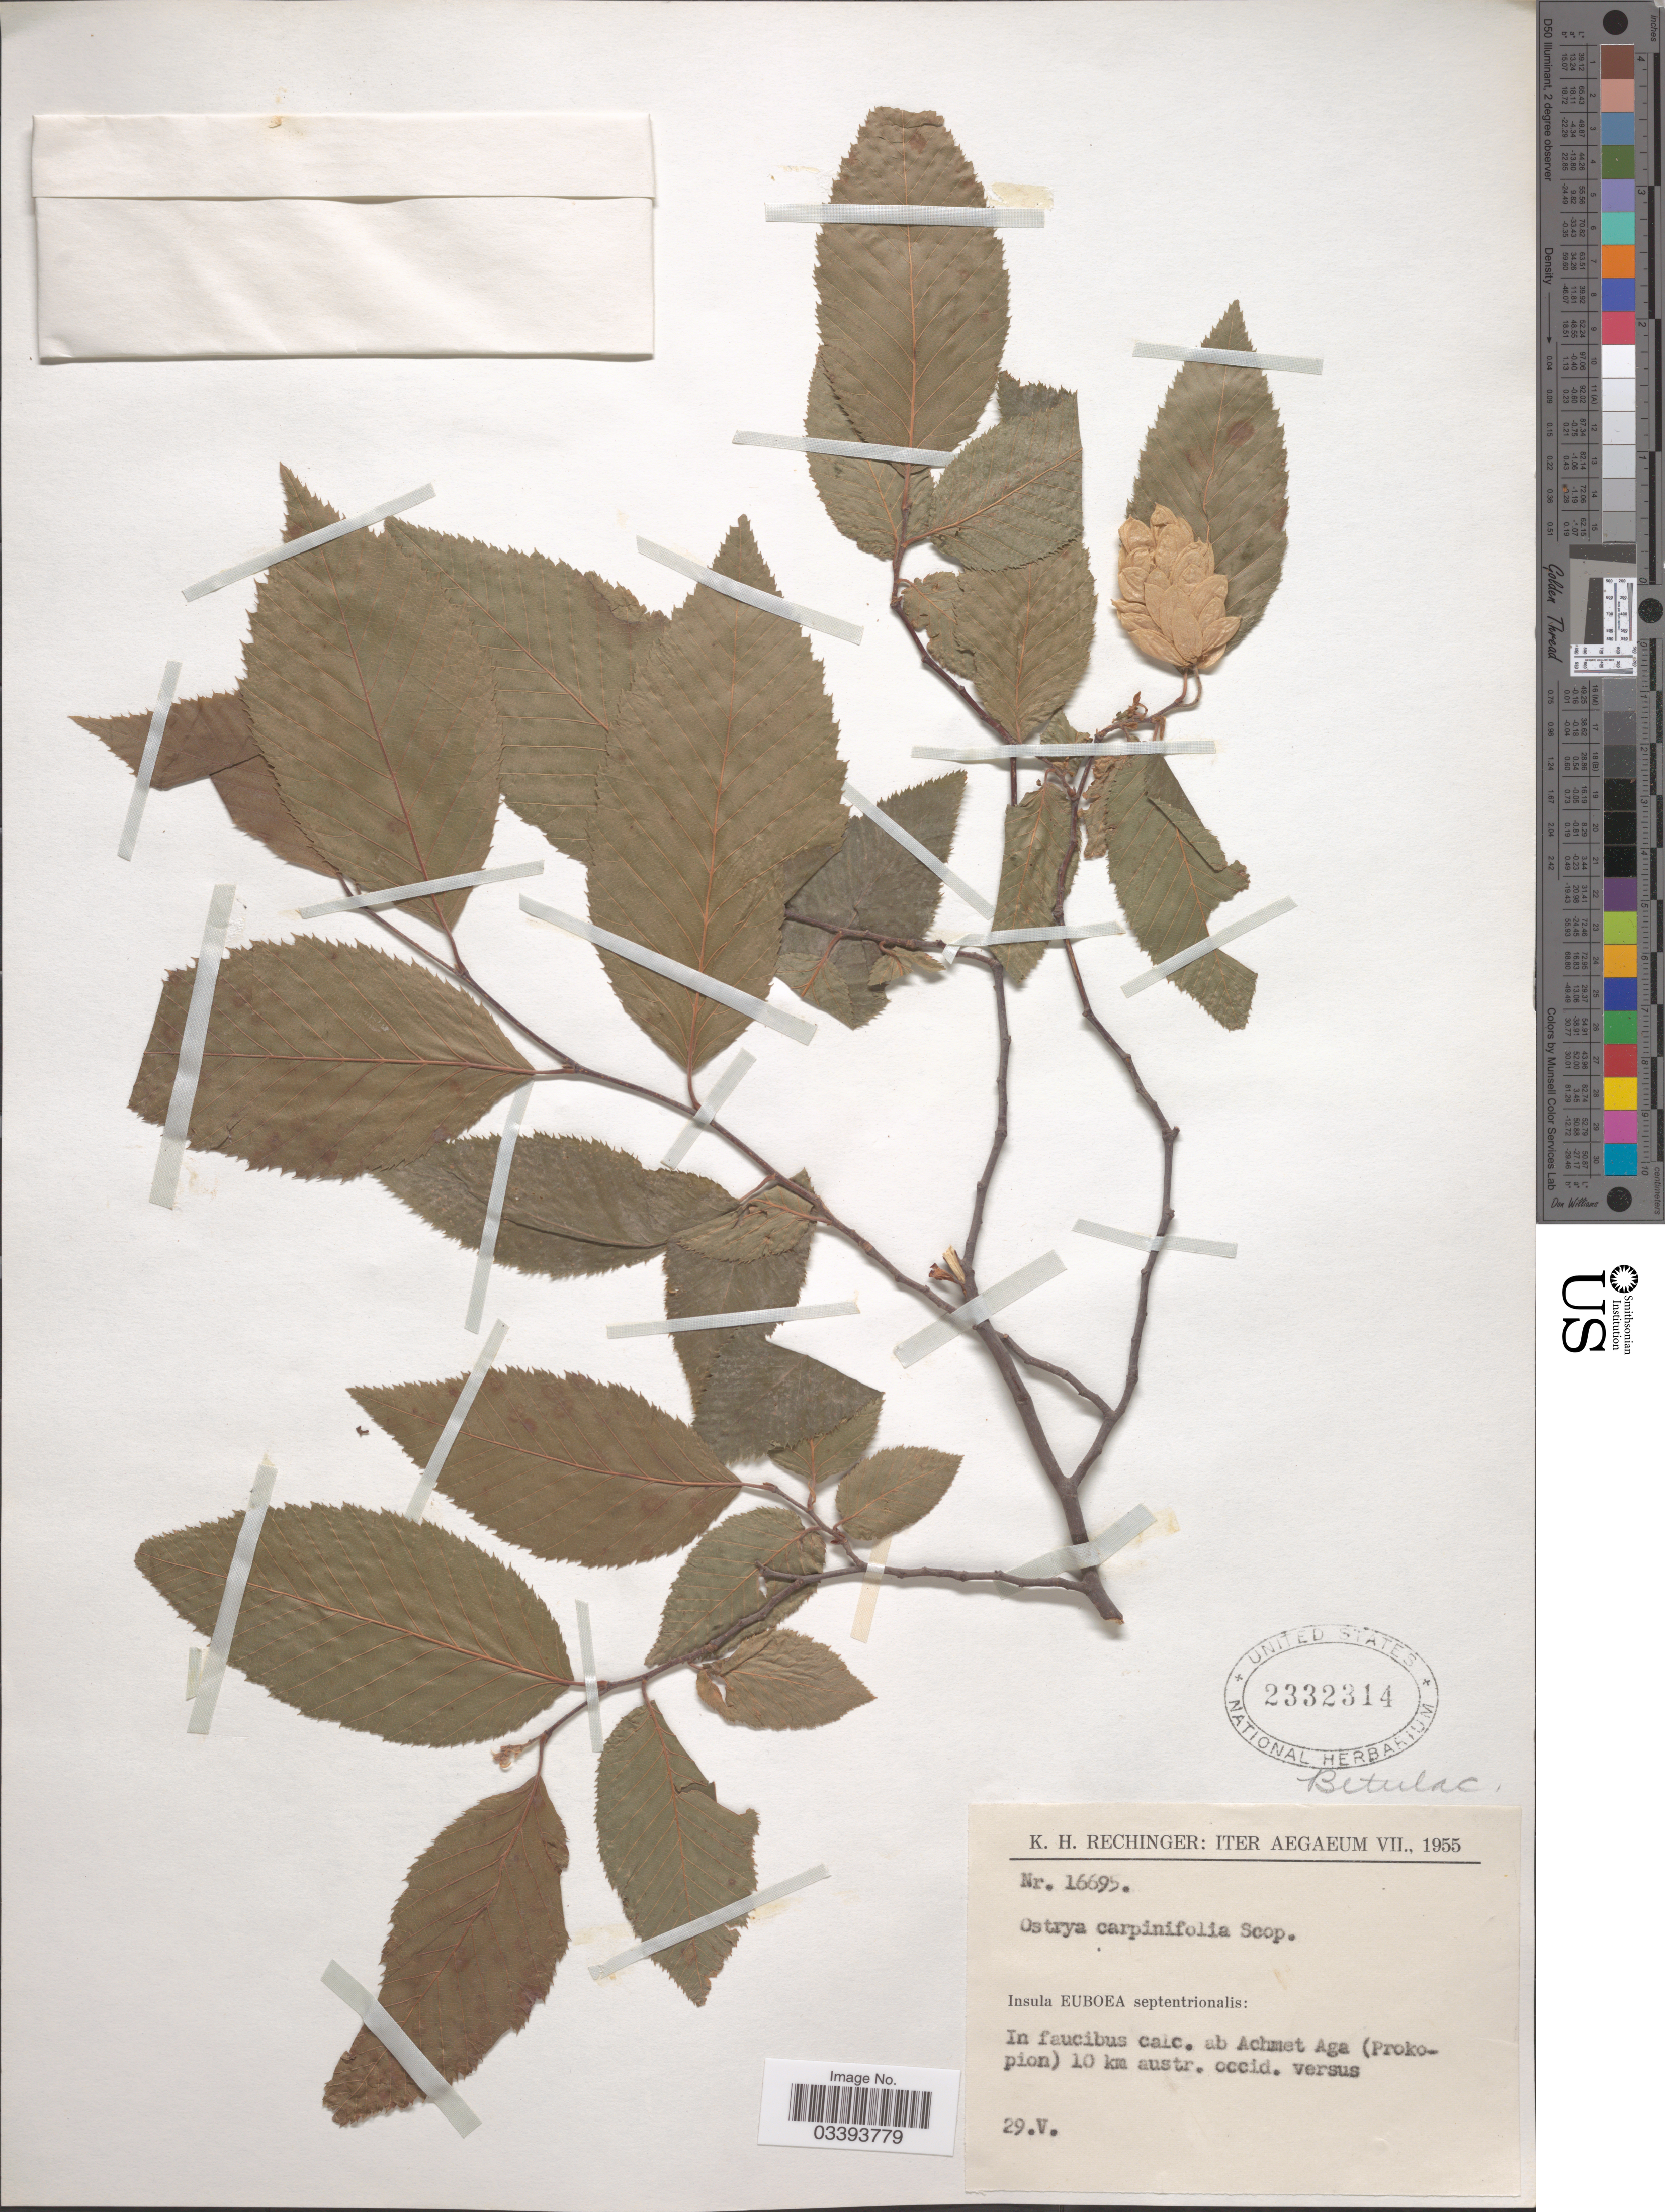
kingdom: Plantae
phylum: Tracheophyta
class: Magnoliopsida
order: Fagales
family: Betulaceae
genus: Ostrya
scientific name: Ostrya carpinifolia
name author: Scop.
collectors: K. H. Rechinger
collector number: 16695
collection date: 1955-05-29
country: Greece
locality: Aegaeum. Insula Euboea septentrionalis. In faucibus calc. ab Achmet Aga (Prokopion) 10 km austr. occid. versus.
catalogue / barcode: US 2332314